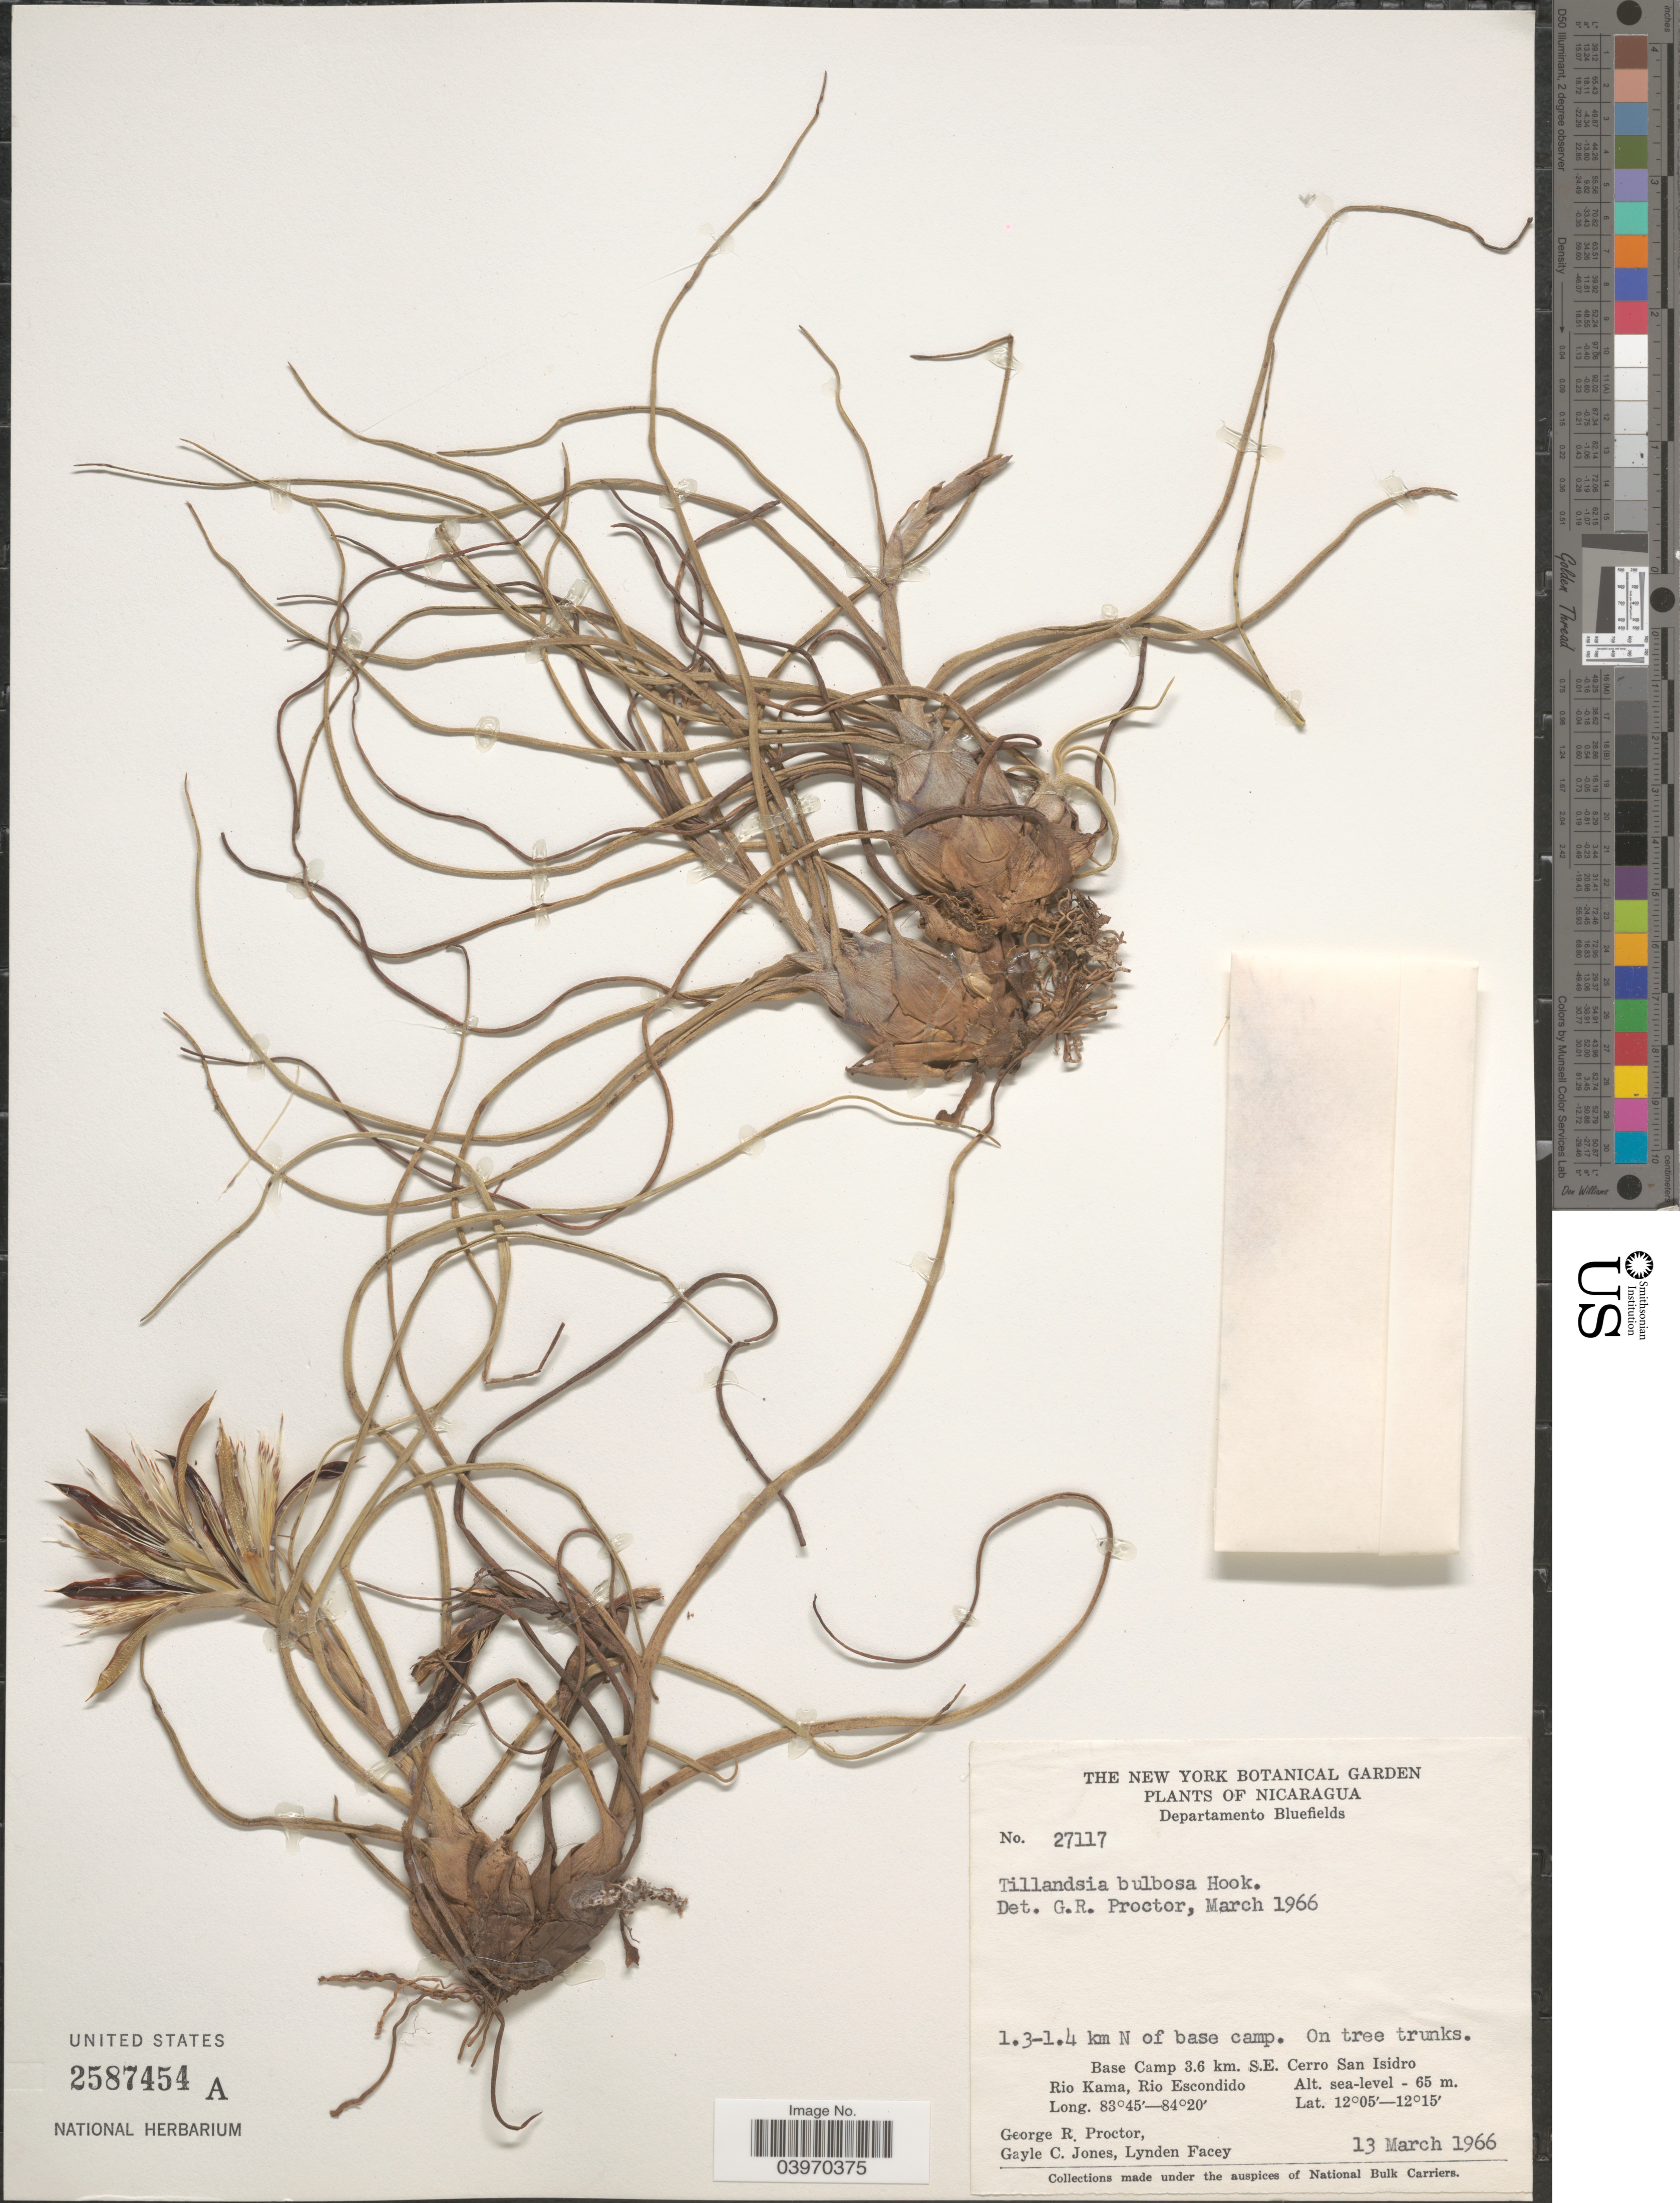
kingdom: Plantae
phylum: Tracheophyta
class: Liliopsida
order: Poales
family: Bromeliaceae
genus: Tillandsia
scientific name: Tillandsia bulbosa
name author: Hook.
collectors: G. R. Proctor, G. C. Jones & L. Facey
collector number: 27117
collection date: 1966-03-13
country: Nicaragua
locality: Departamento Bluefields. 1.3-1.4 km N of base camp. Base Camp 3.6 km. S.E. Cerro San Isidro. Rio Kama, Rio Escondido.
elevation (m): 0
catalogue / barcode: US 2587454A